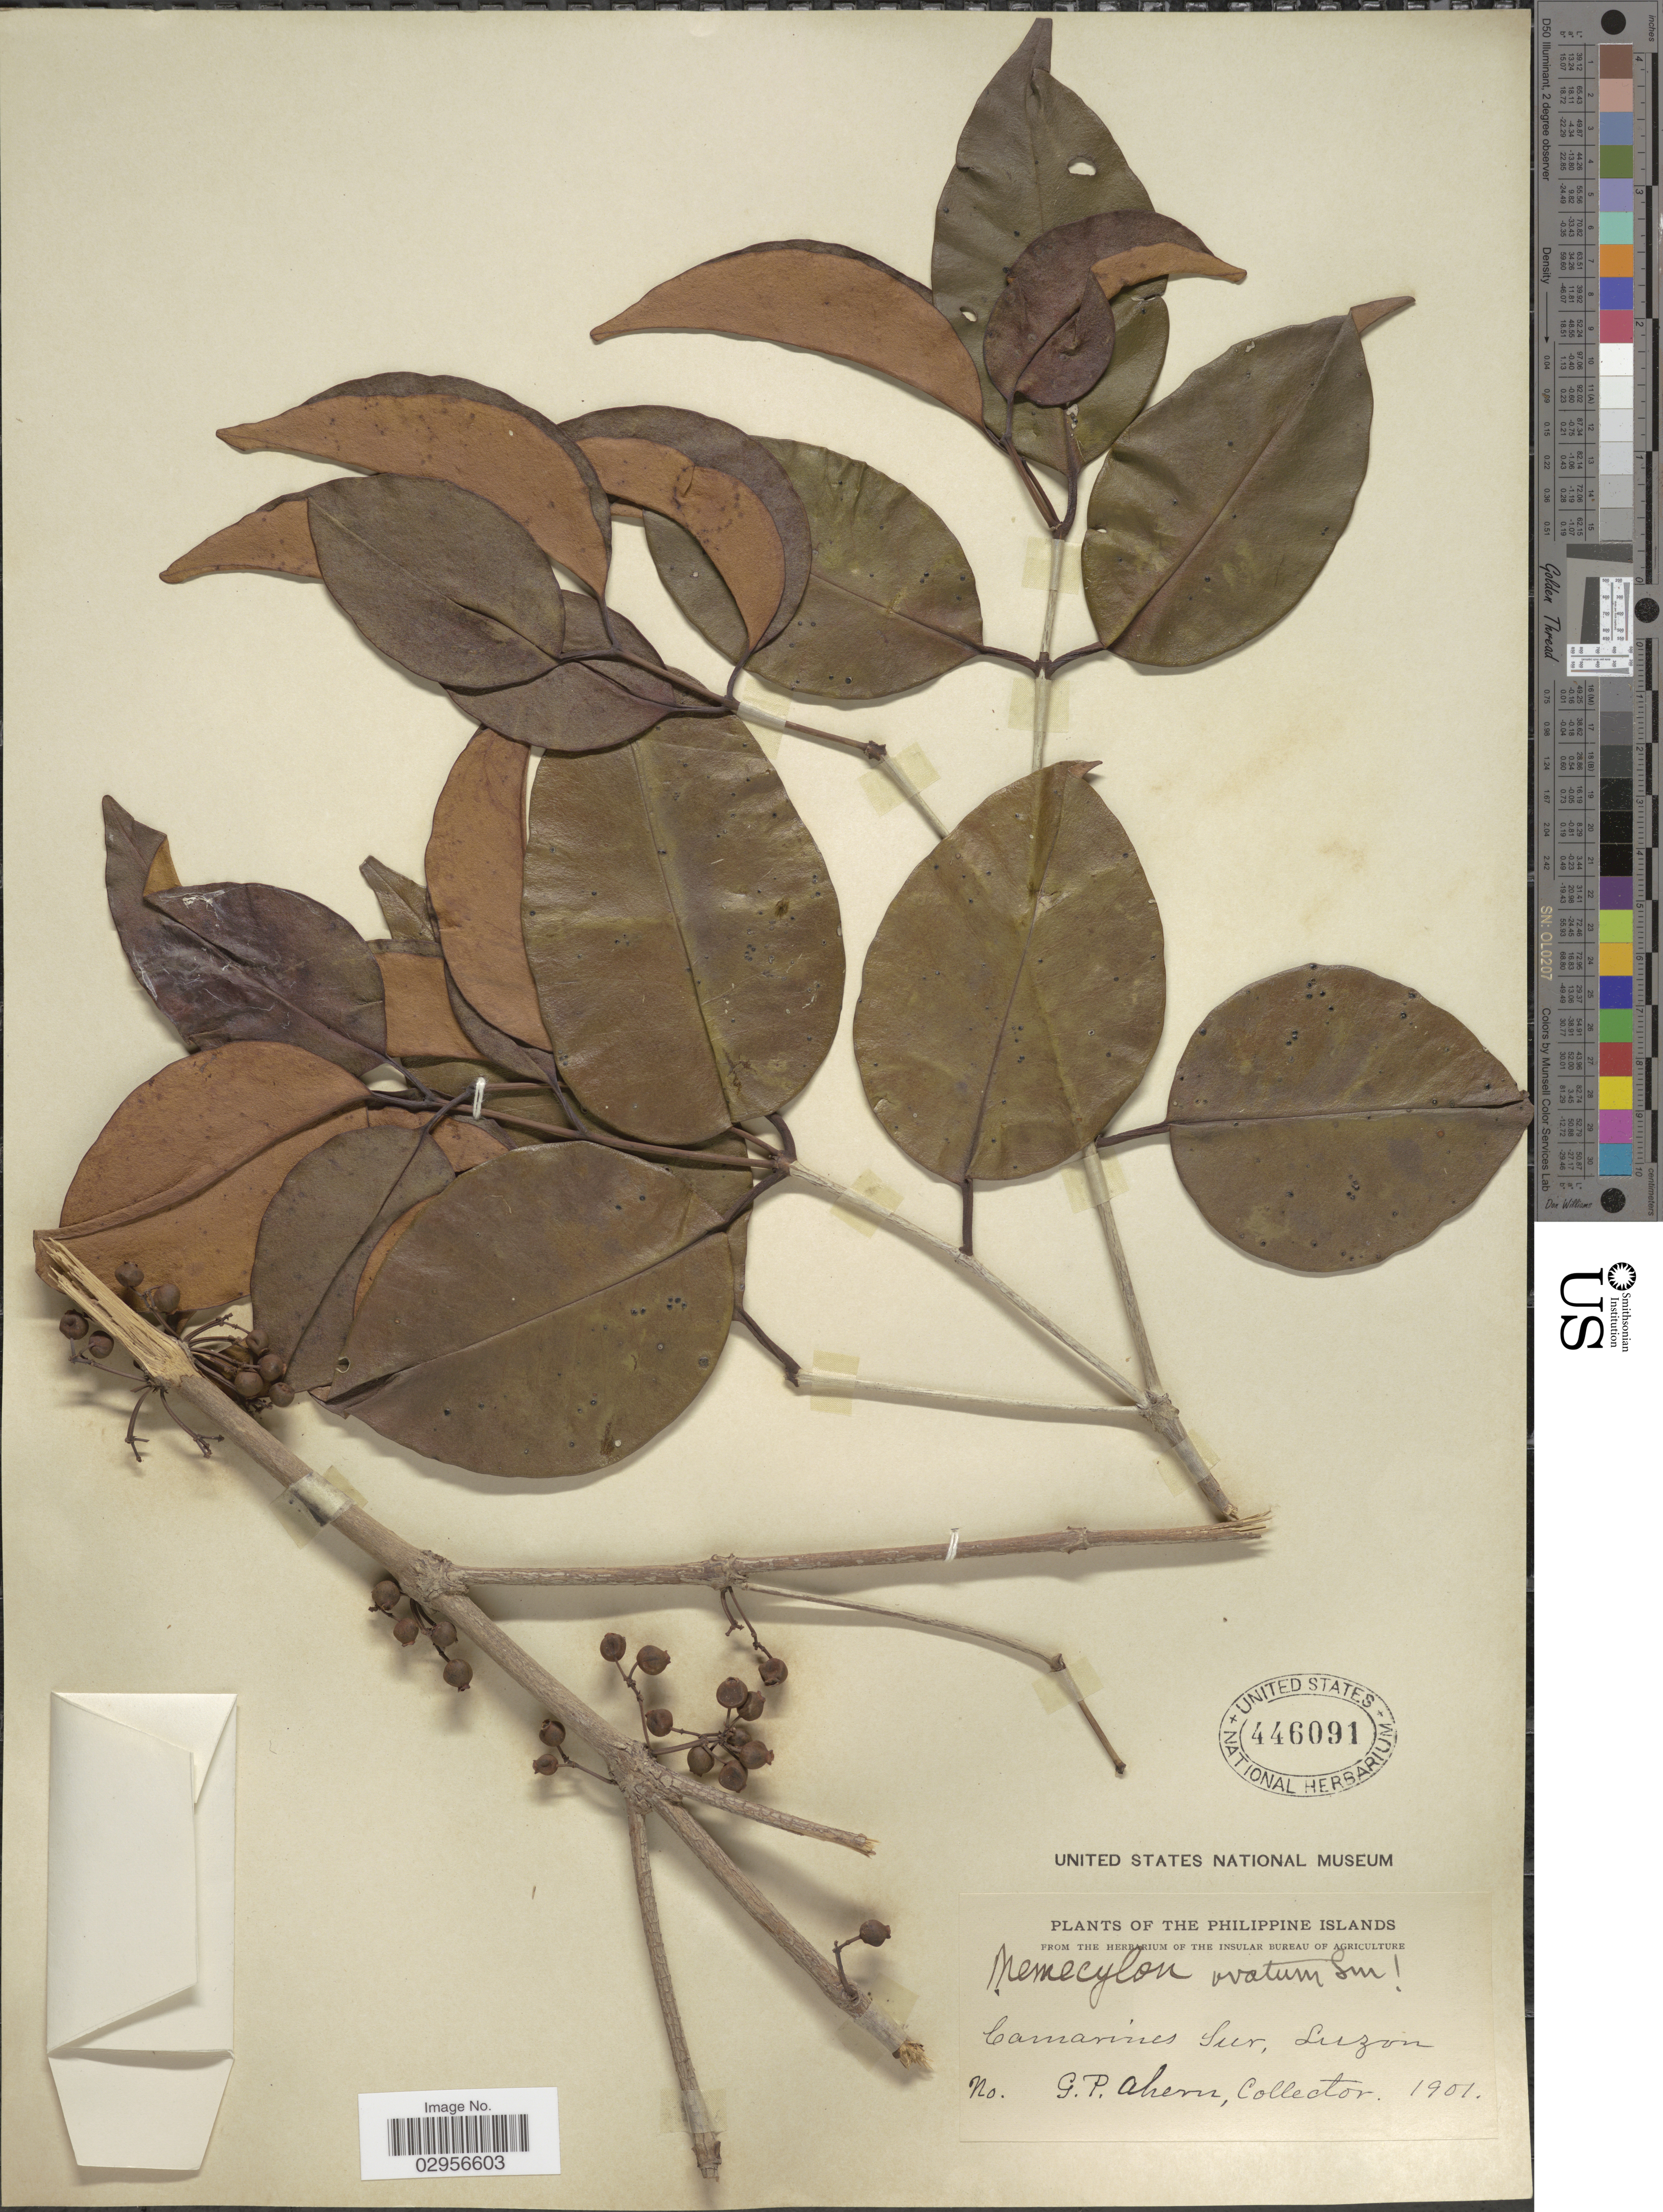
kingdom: Plantae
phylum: Tracheophyta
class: Magnoliopsida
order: Myrtales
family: Melastomataceae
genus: Memecylon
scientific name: Memecylon edule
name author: Roxb.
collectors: G. Ahem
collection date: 1901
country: Philippines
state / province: Bicol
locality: Camarines Sur, Luzon.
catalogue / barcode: US 446091